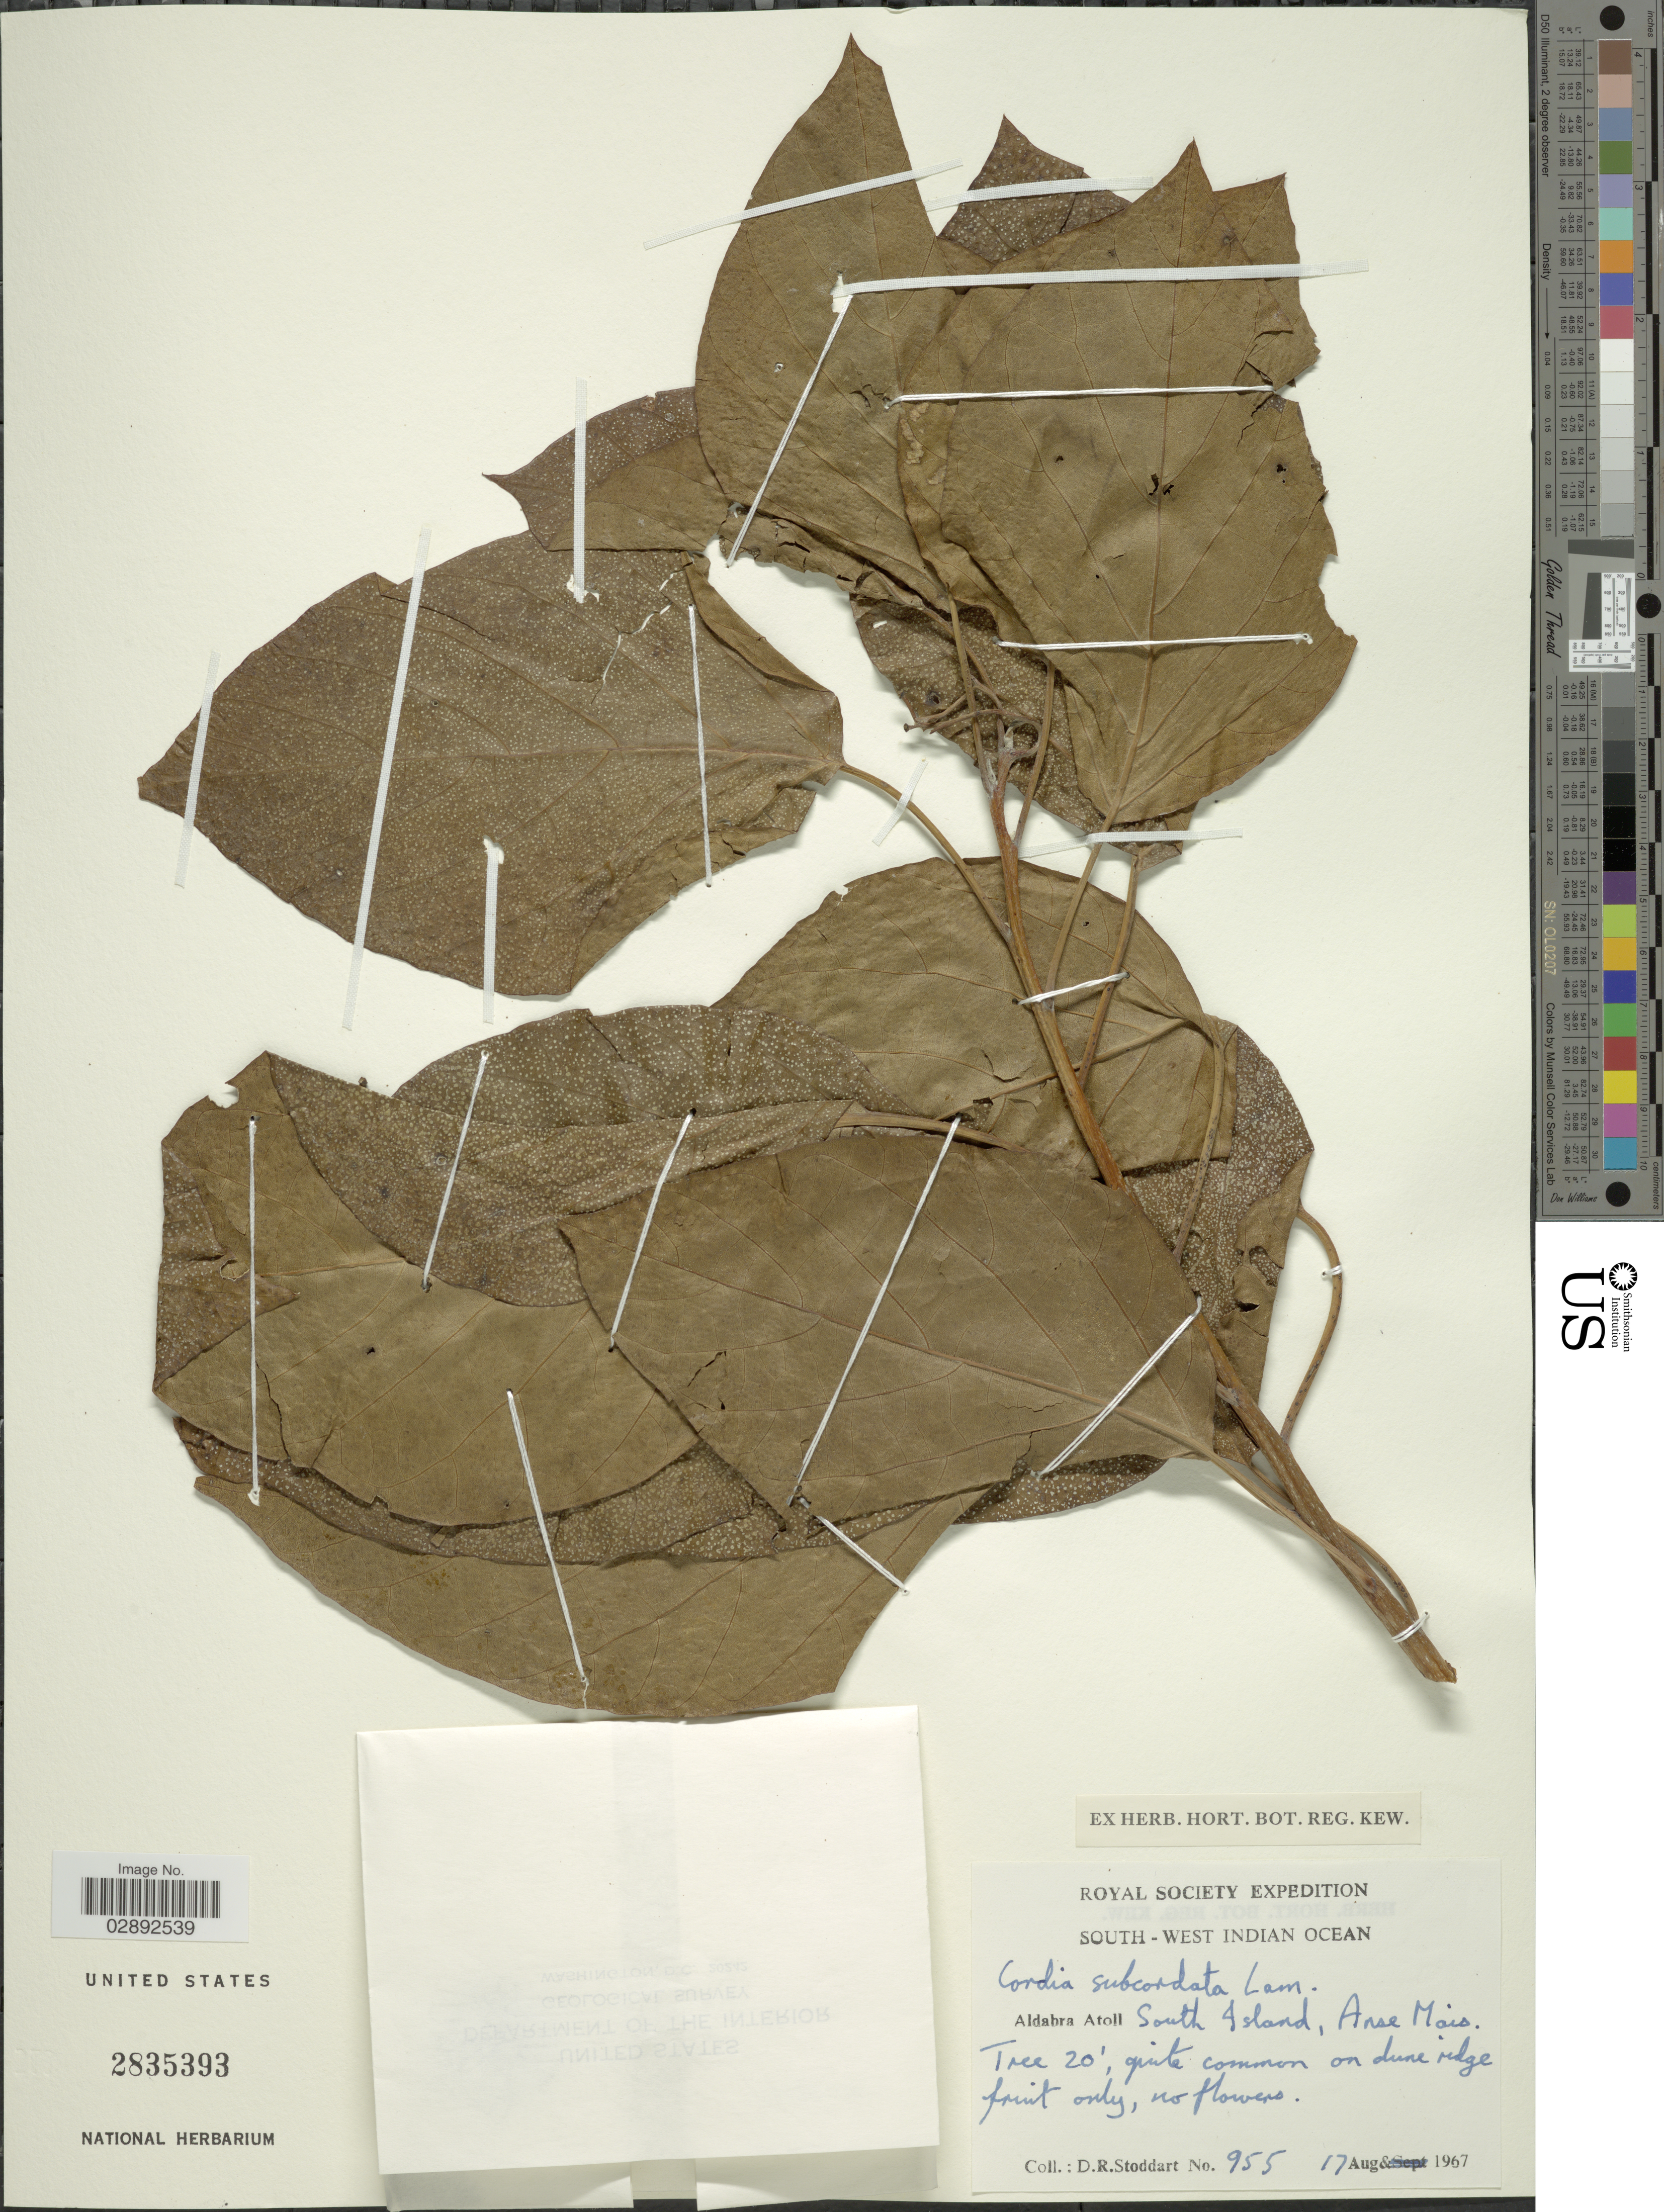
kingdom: Plantae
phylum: Tracheophyta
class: Magnoliopsida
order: Boraginales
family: Cordiaceae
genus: Cordia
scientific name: Cordia subcordata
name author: Lam.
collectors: D. R. Stoddart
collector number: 955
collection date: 1967-08-17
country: Seychelles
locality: South-West Indian Ocean. Aldabra Atoll South Island, Anse Mais.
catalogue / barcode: US 2835393